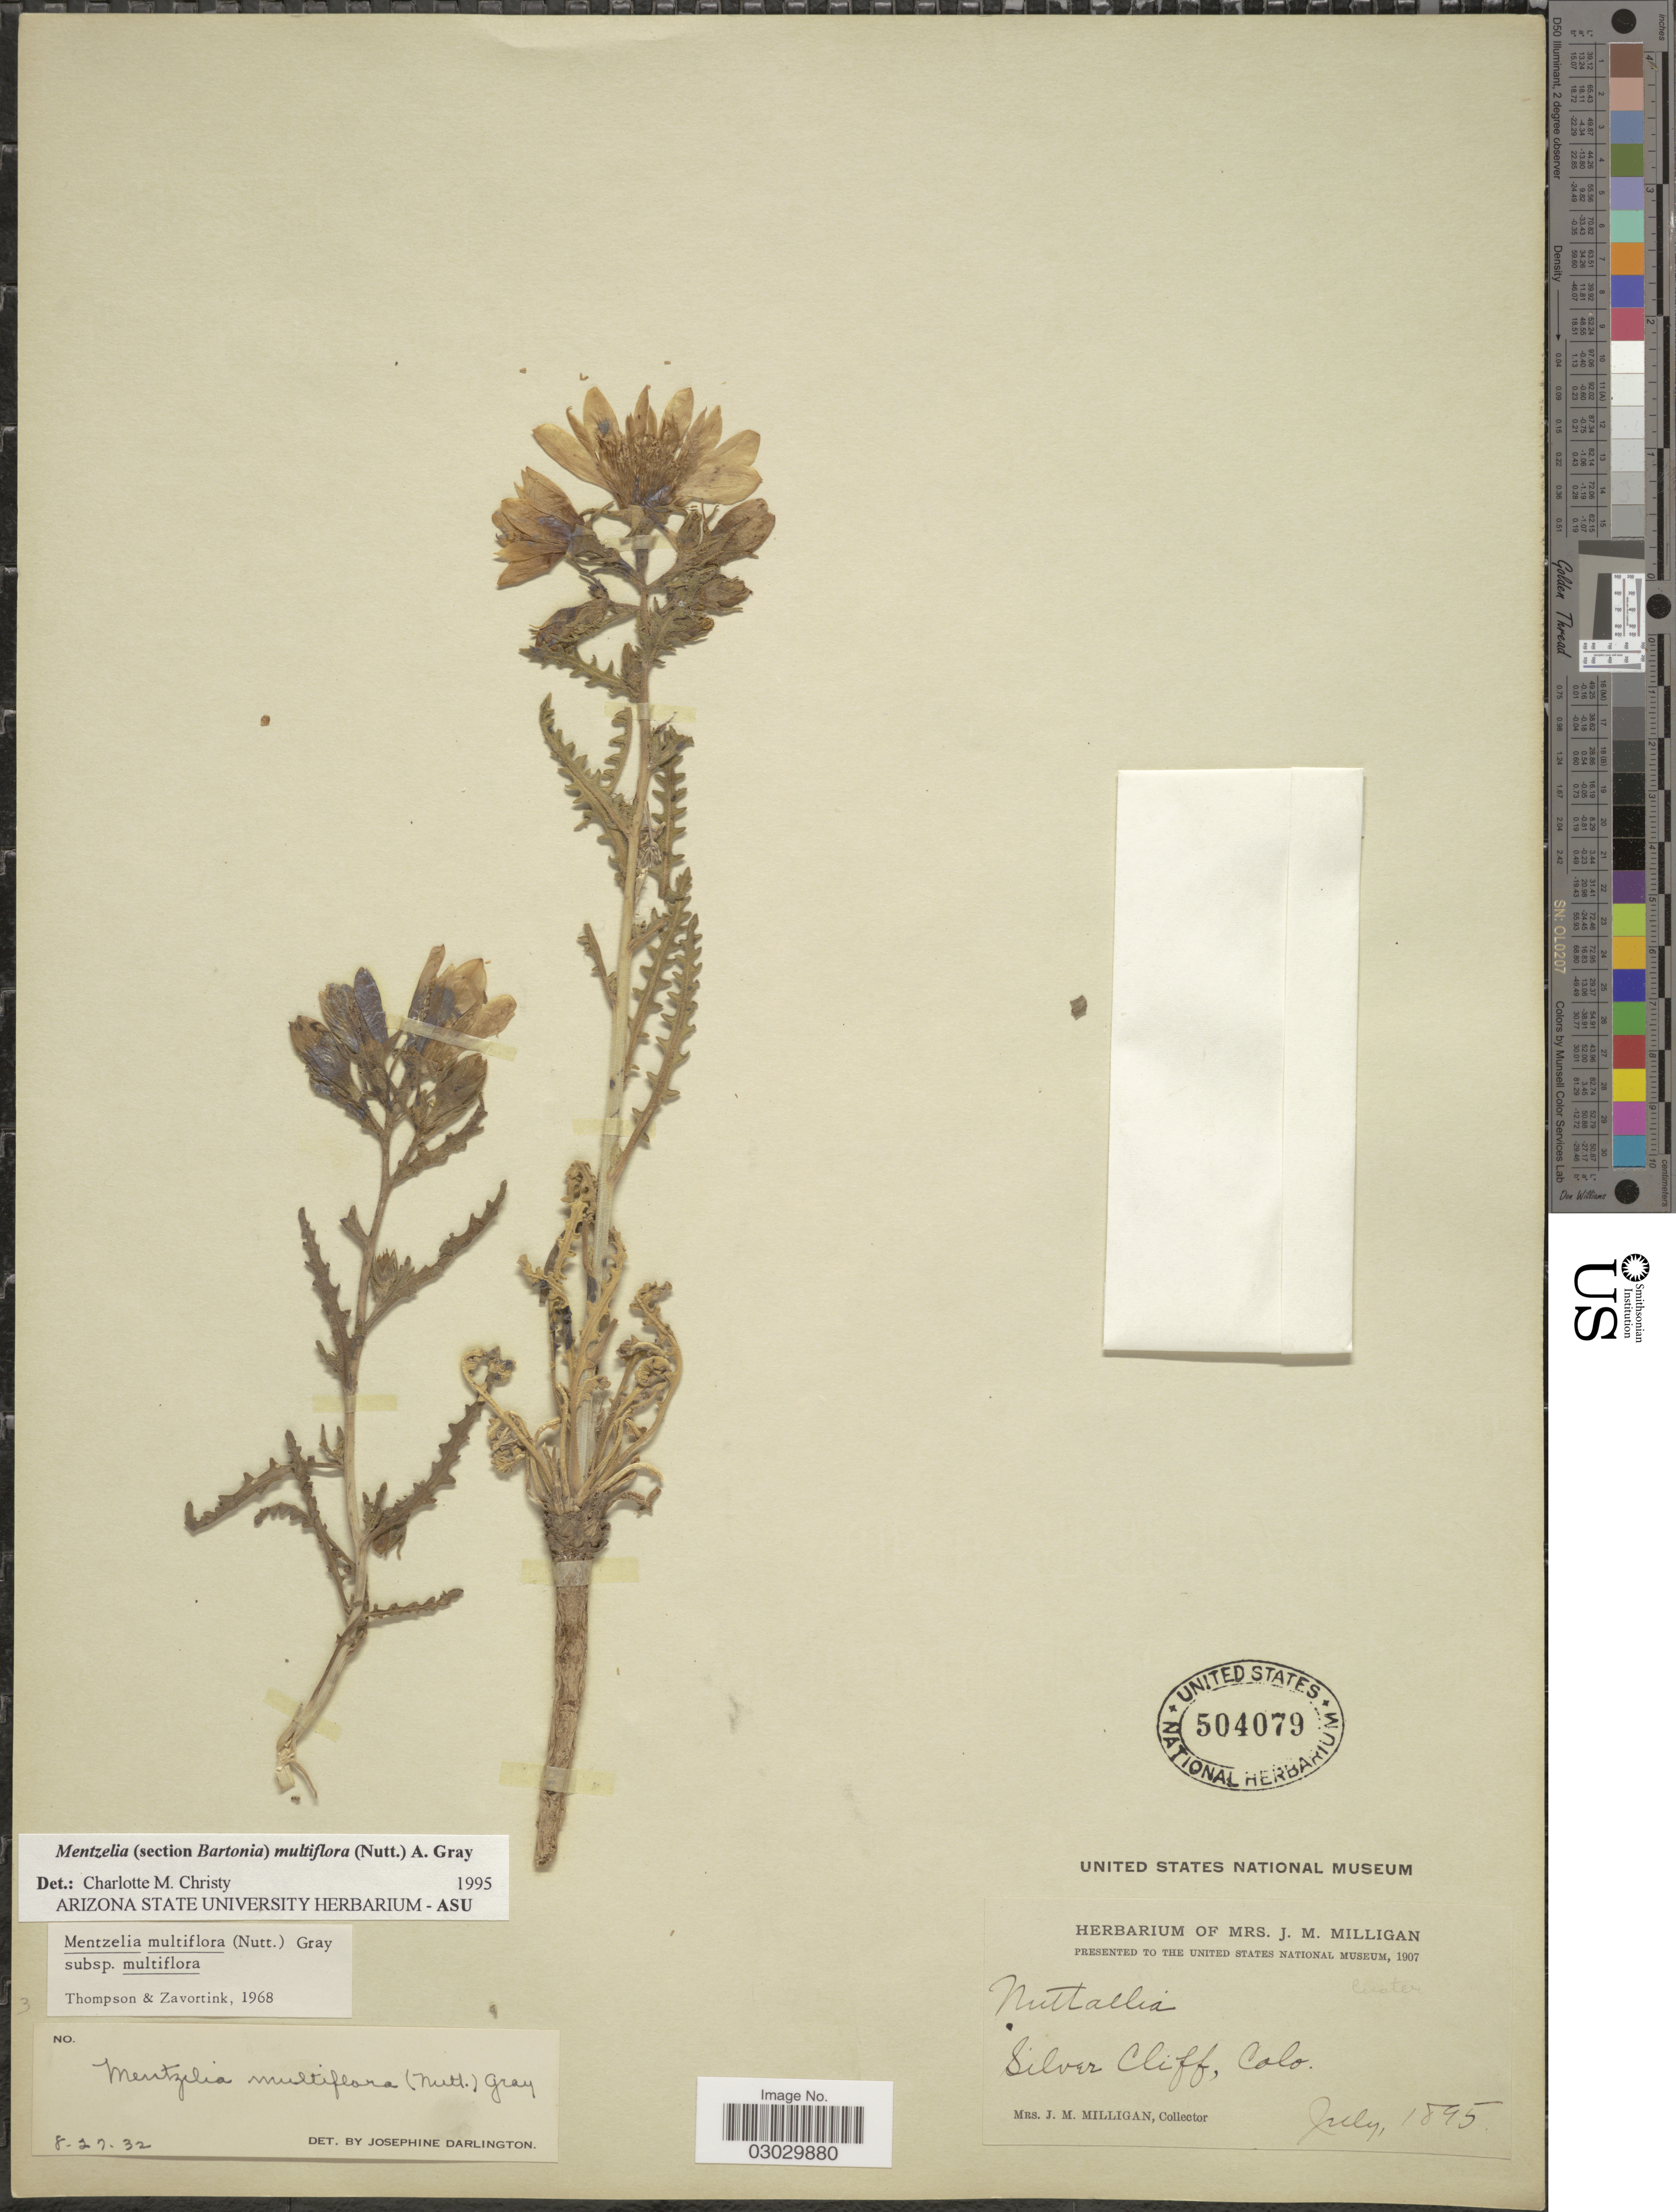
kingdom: Plantae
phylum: Tracheophyta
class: Magnoliopsida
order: Cornales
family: Loasaceae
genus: Mentzelia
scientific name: Mentzelia multiflora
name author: (Nutt.) A. Gray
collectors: J. Milligan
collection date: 1895-07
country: United States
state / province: Colorado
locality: Silver Cliff.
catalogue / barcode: US 504079